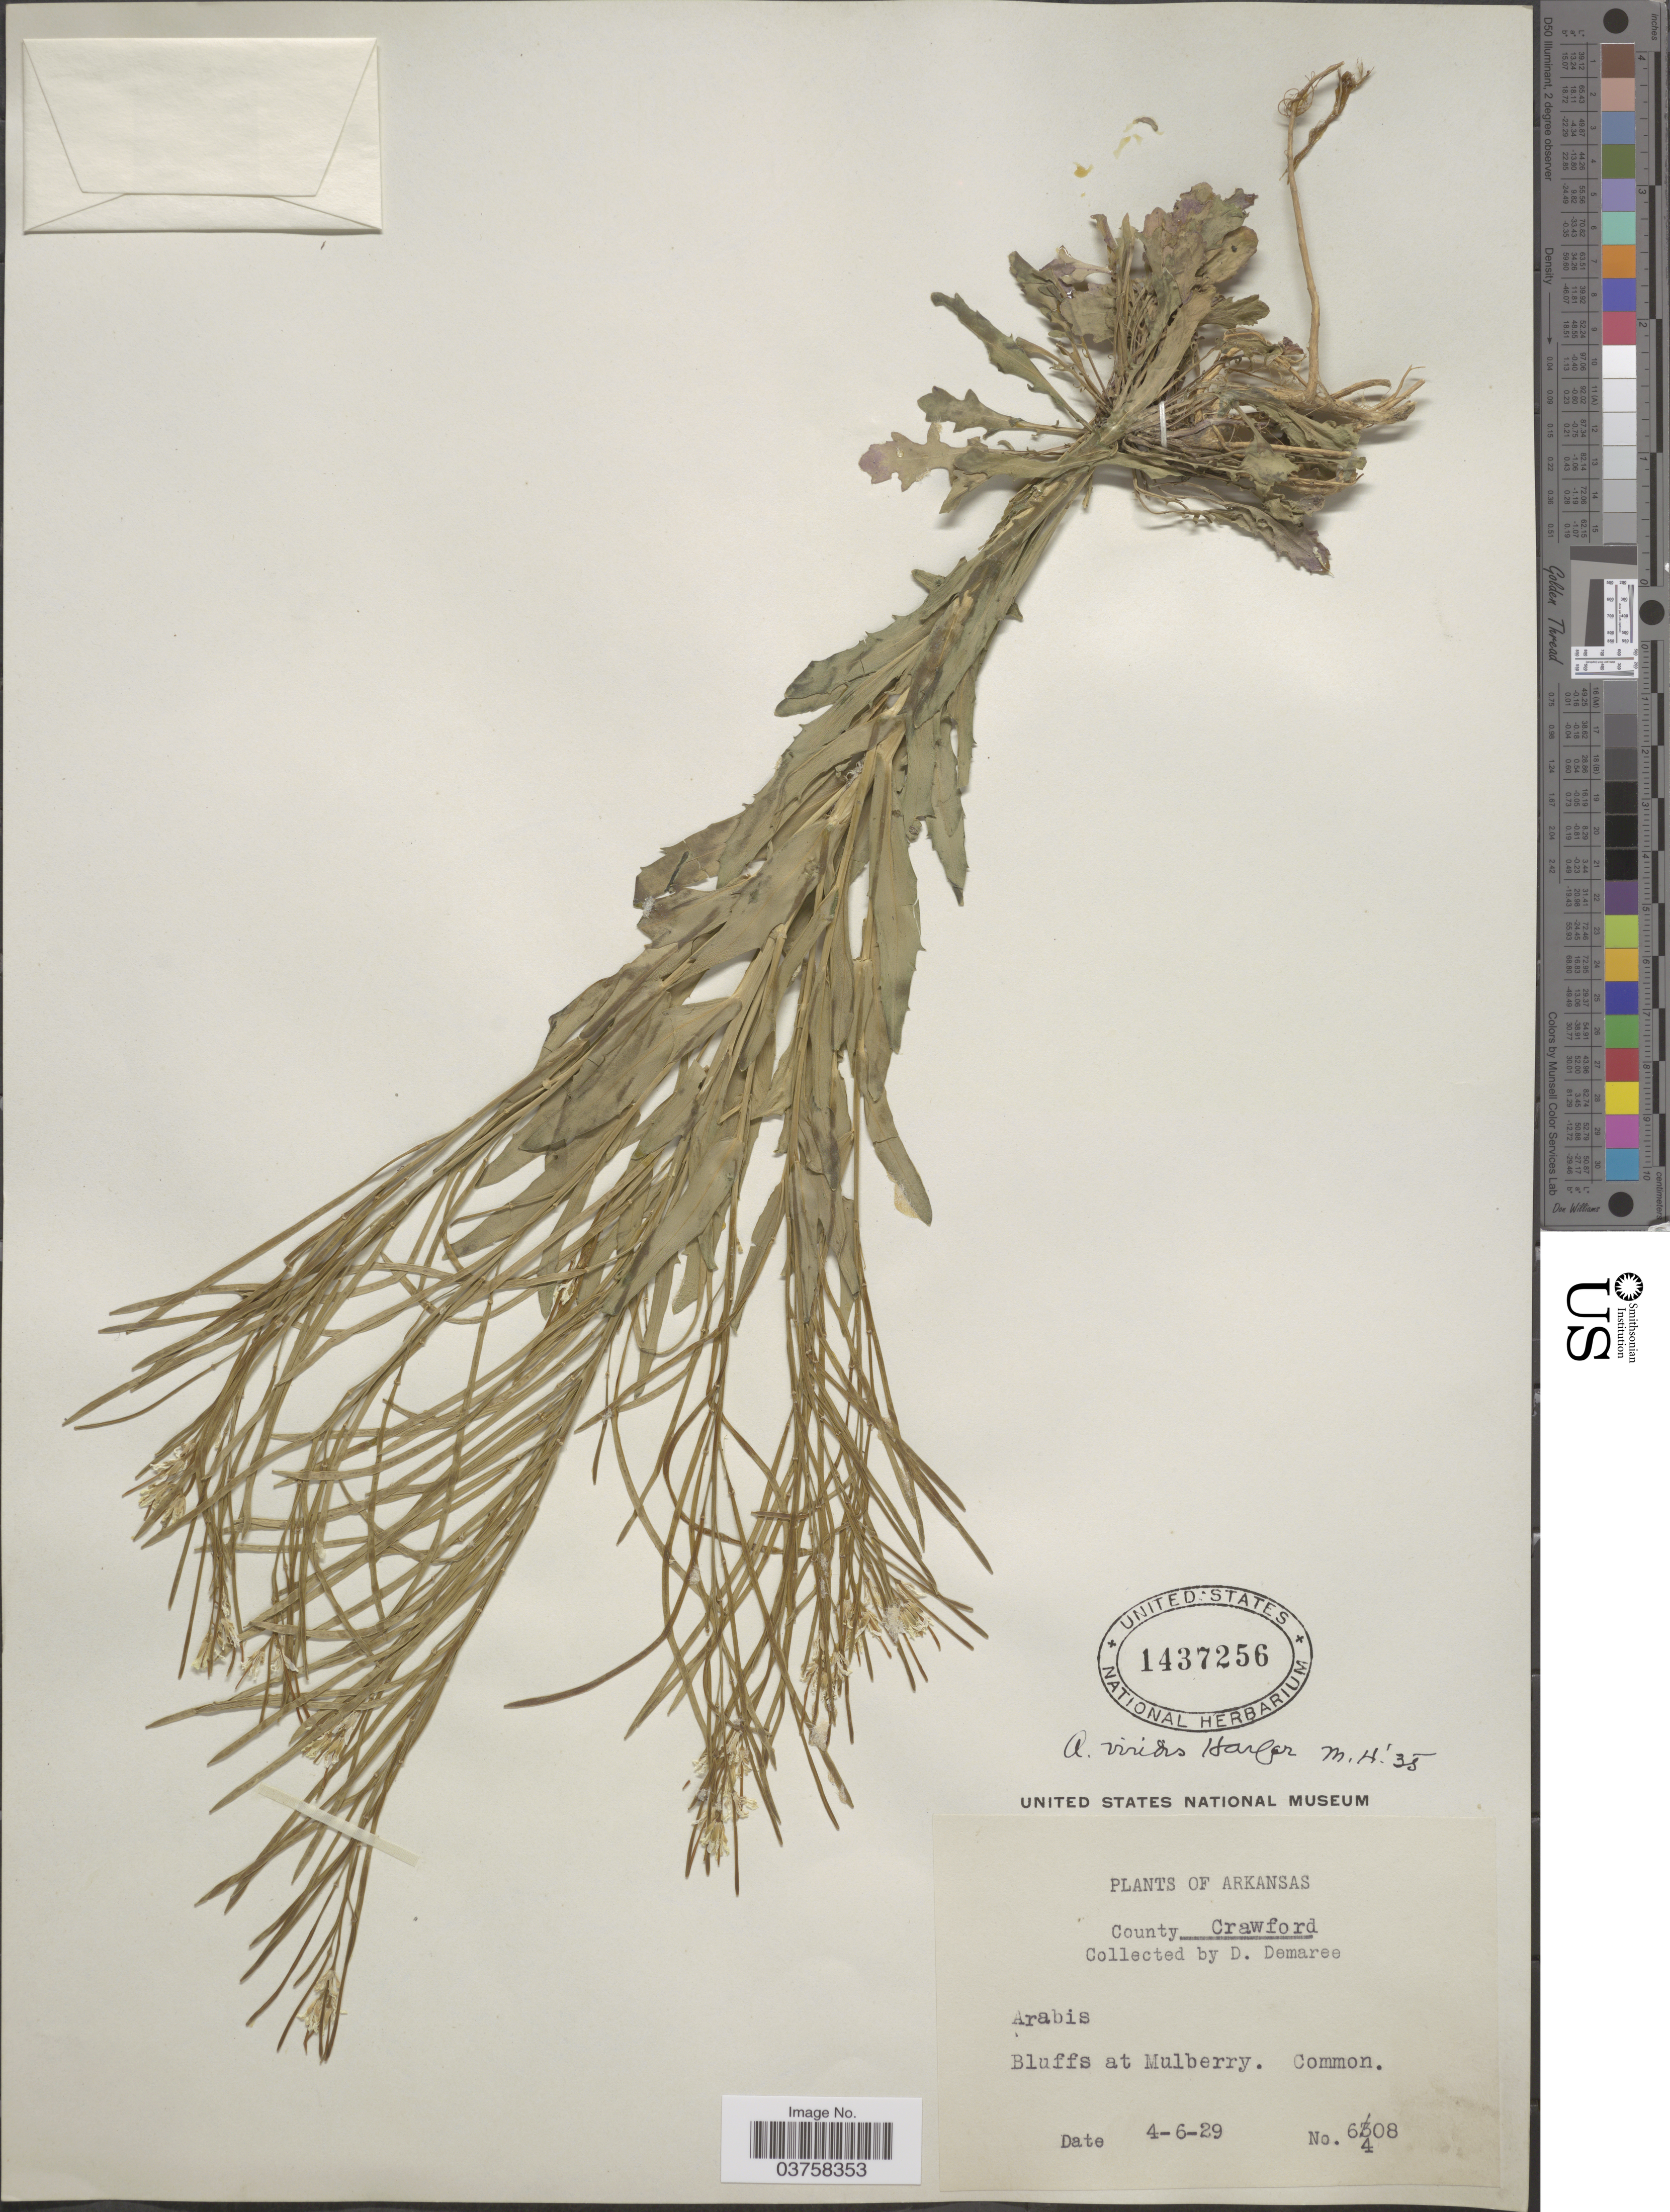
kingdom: Plantae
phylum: Tracheophyta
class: Magnoliopsida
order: Brassicales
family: Brassicaceae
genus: Borodinia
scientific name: Borodinia missouriensis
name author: (Greene) P.J. Alexander & Windham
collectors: D. Demaree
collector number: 6408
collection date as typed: Transcribed d/m/y: 6/4/29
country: United States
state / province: Arkansas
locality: County Crawford. Bluffs at Mulberry.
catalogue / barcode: US 1437256